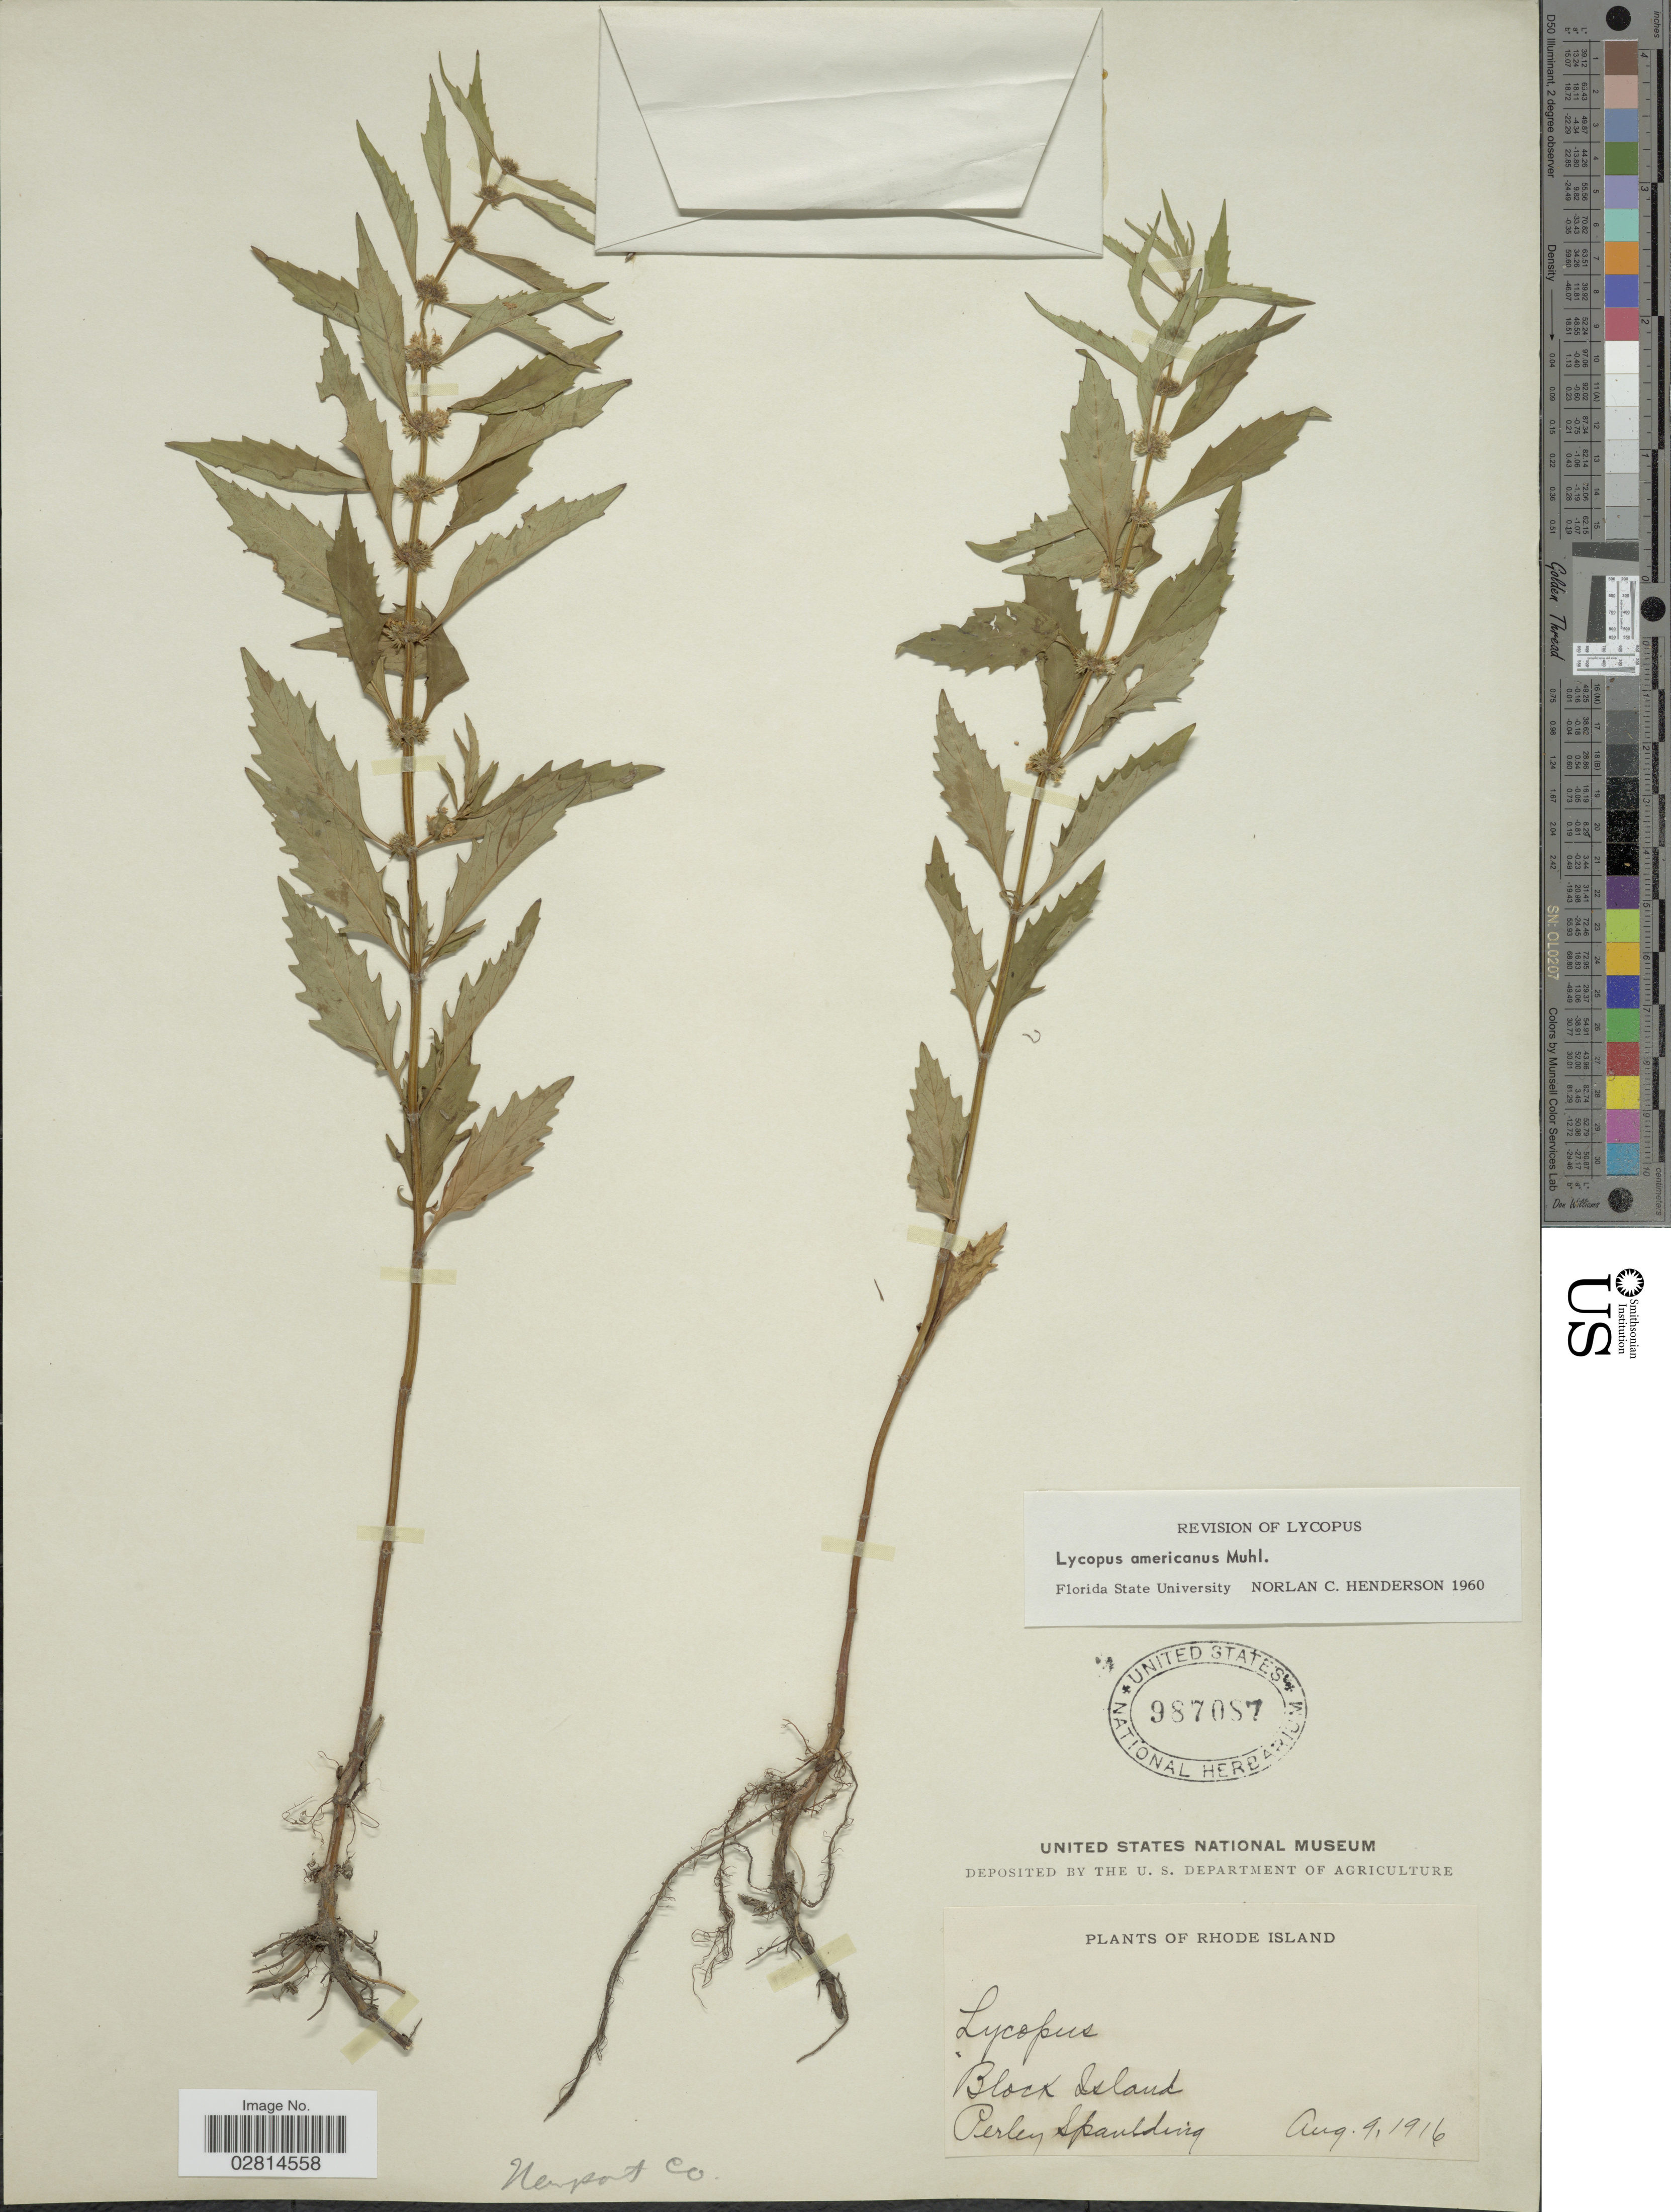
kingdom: Plantae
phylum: Tracheophyta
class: Magnoliopsida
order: Lamiales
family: Lamiaceae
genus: Lycopus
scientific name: Lycopus americanus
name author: Muhl. ex W.P.C. Barton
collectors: P. Spaulding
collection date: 1916-08-09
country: United States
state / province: Rhode Island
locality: Block Island. Newport Co.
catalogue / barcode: US 987087